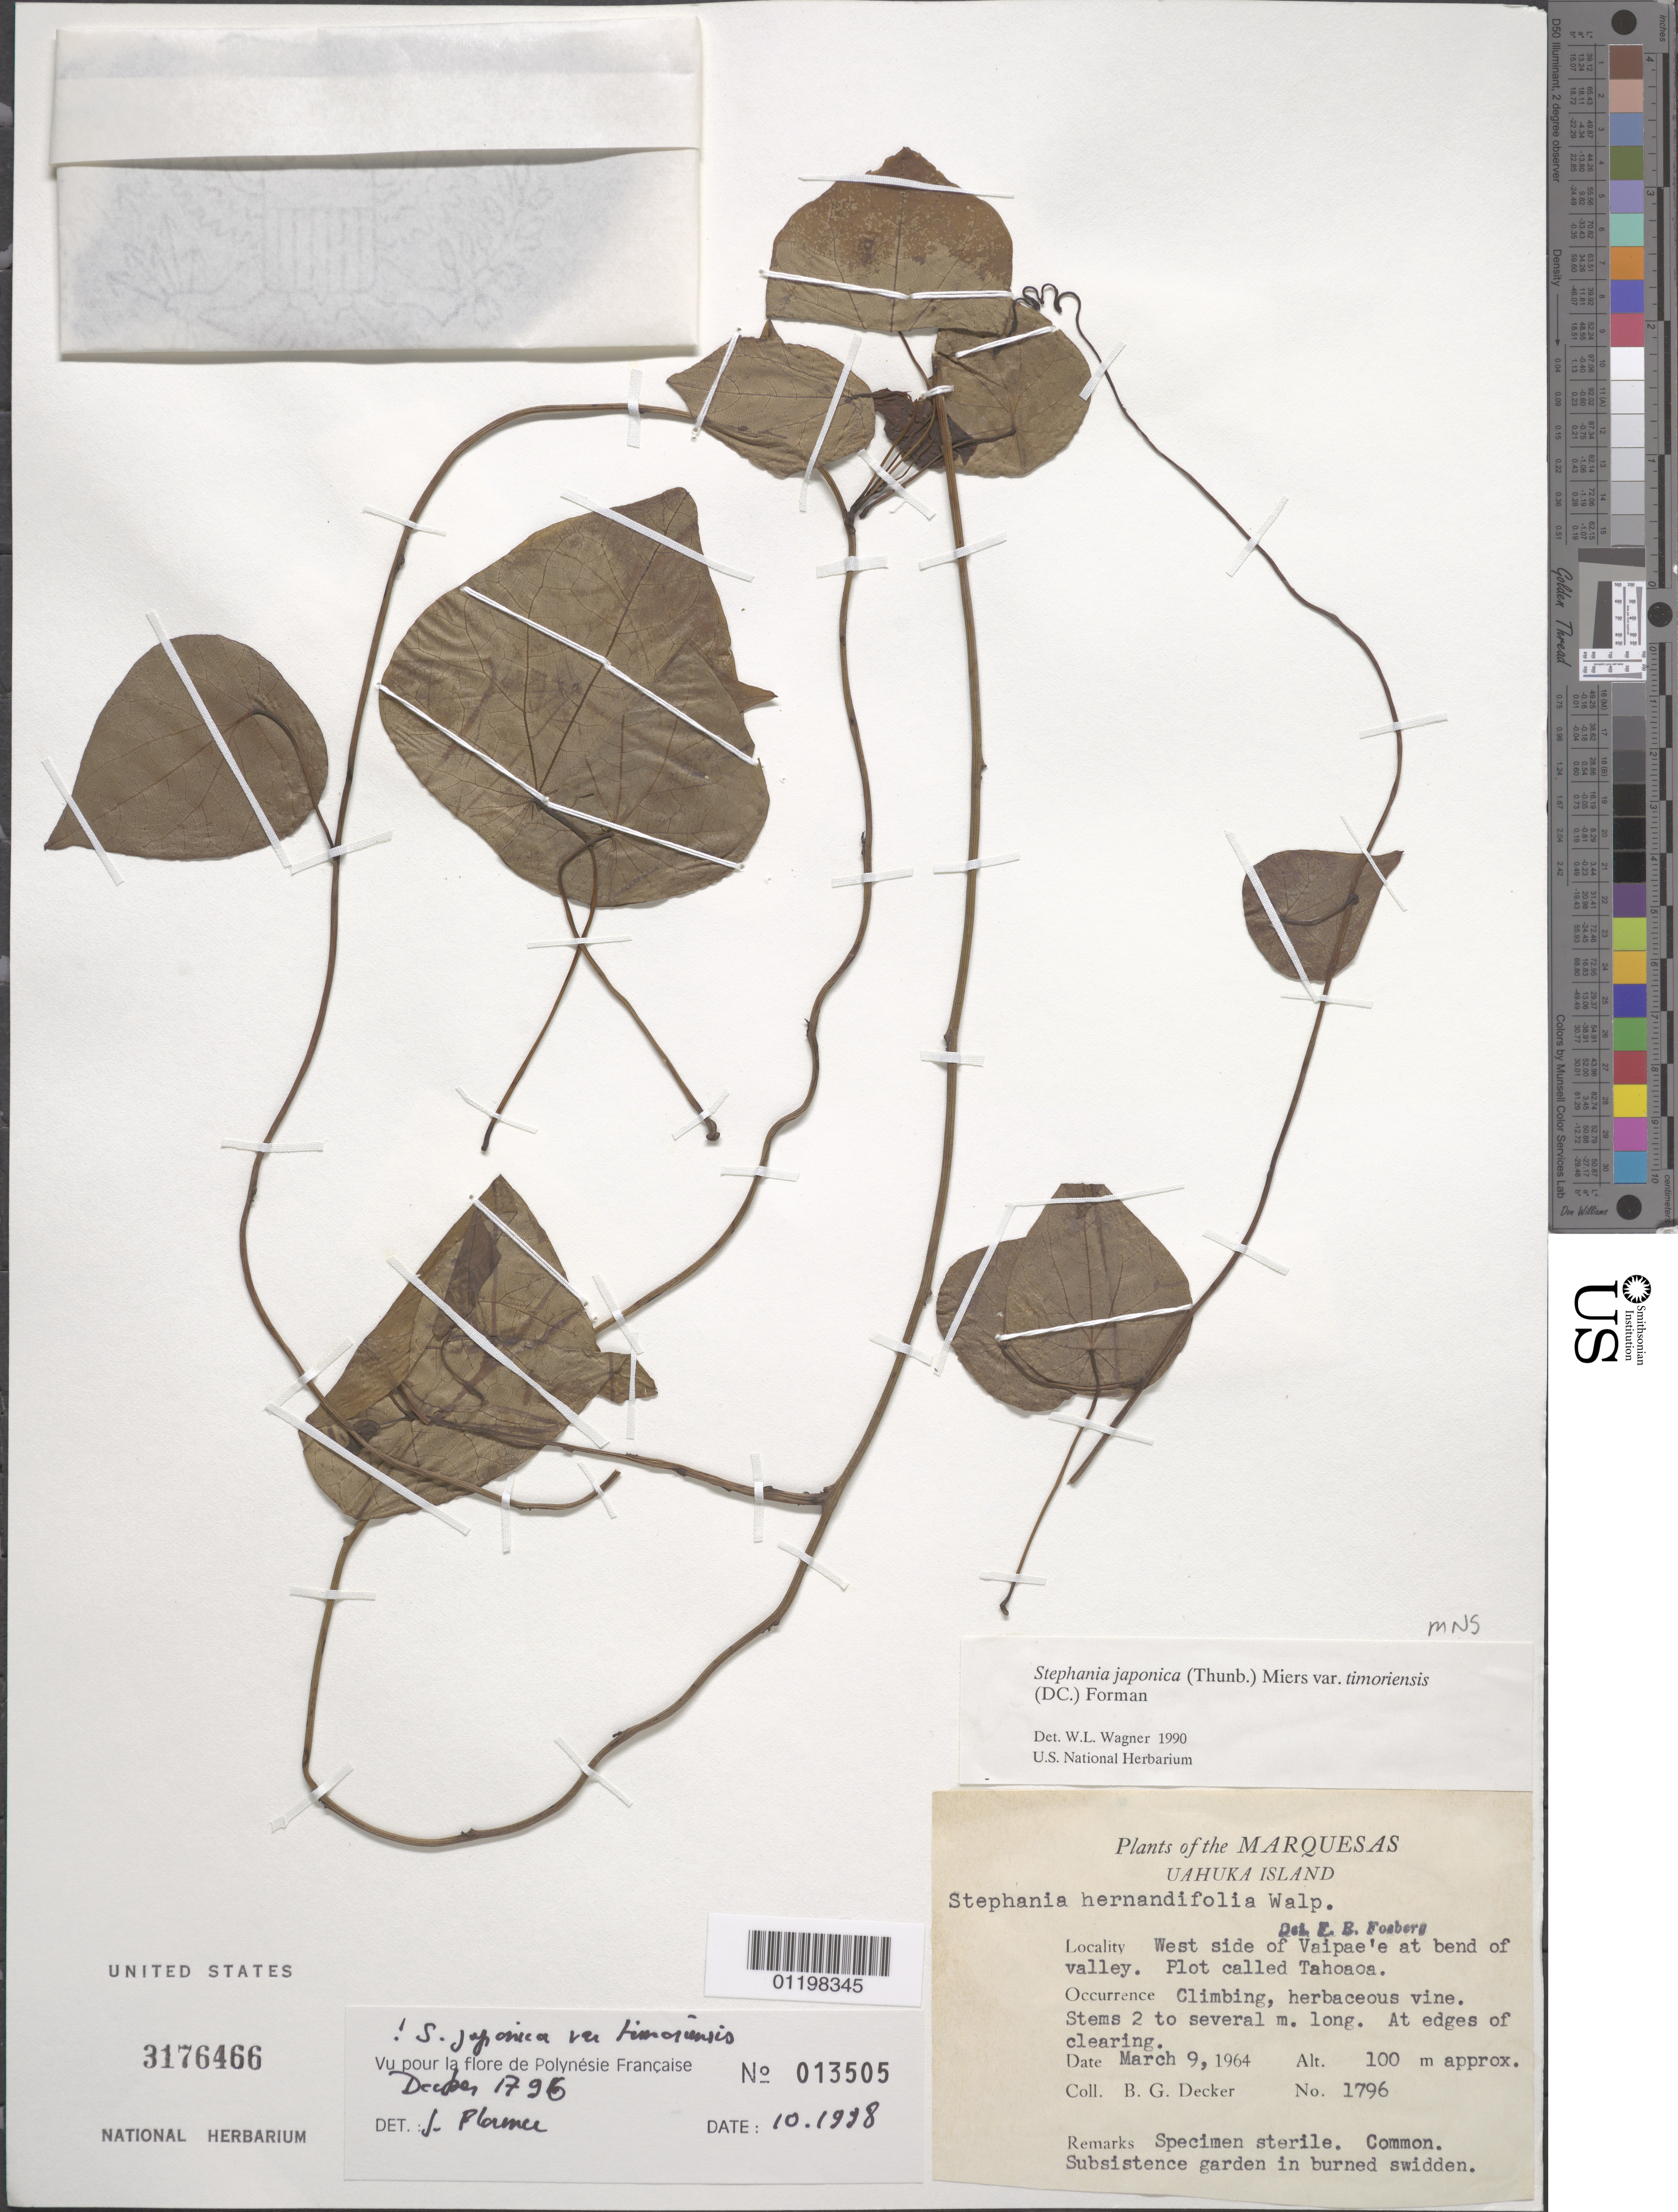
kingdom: Plantae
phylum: Tracheophyta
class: Magnoliopsida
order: Ranunculales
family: Menispermaceae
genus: Stephania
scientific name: Stephania japonica var. timoriensis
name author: (DC.) Forman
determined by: Wagner, W. L., (BOT), Smithsonian Institution - National Museum of Natural History (UNITED STATES)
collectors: B. G. Decker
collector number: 1796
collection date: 1964-03-09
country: French Polynesia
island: Ua Huka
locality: W side of Vaipae'e at bend in valley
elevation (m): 100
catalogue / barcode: US 3176466